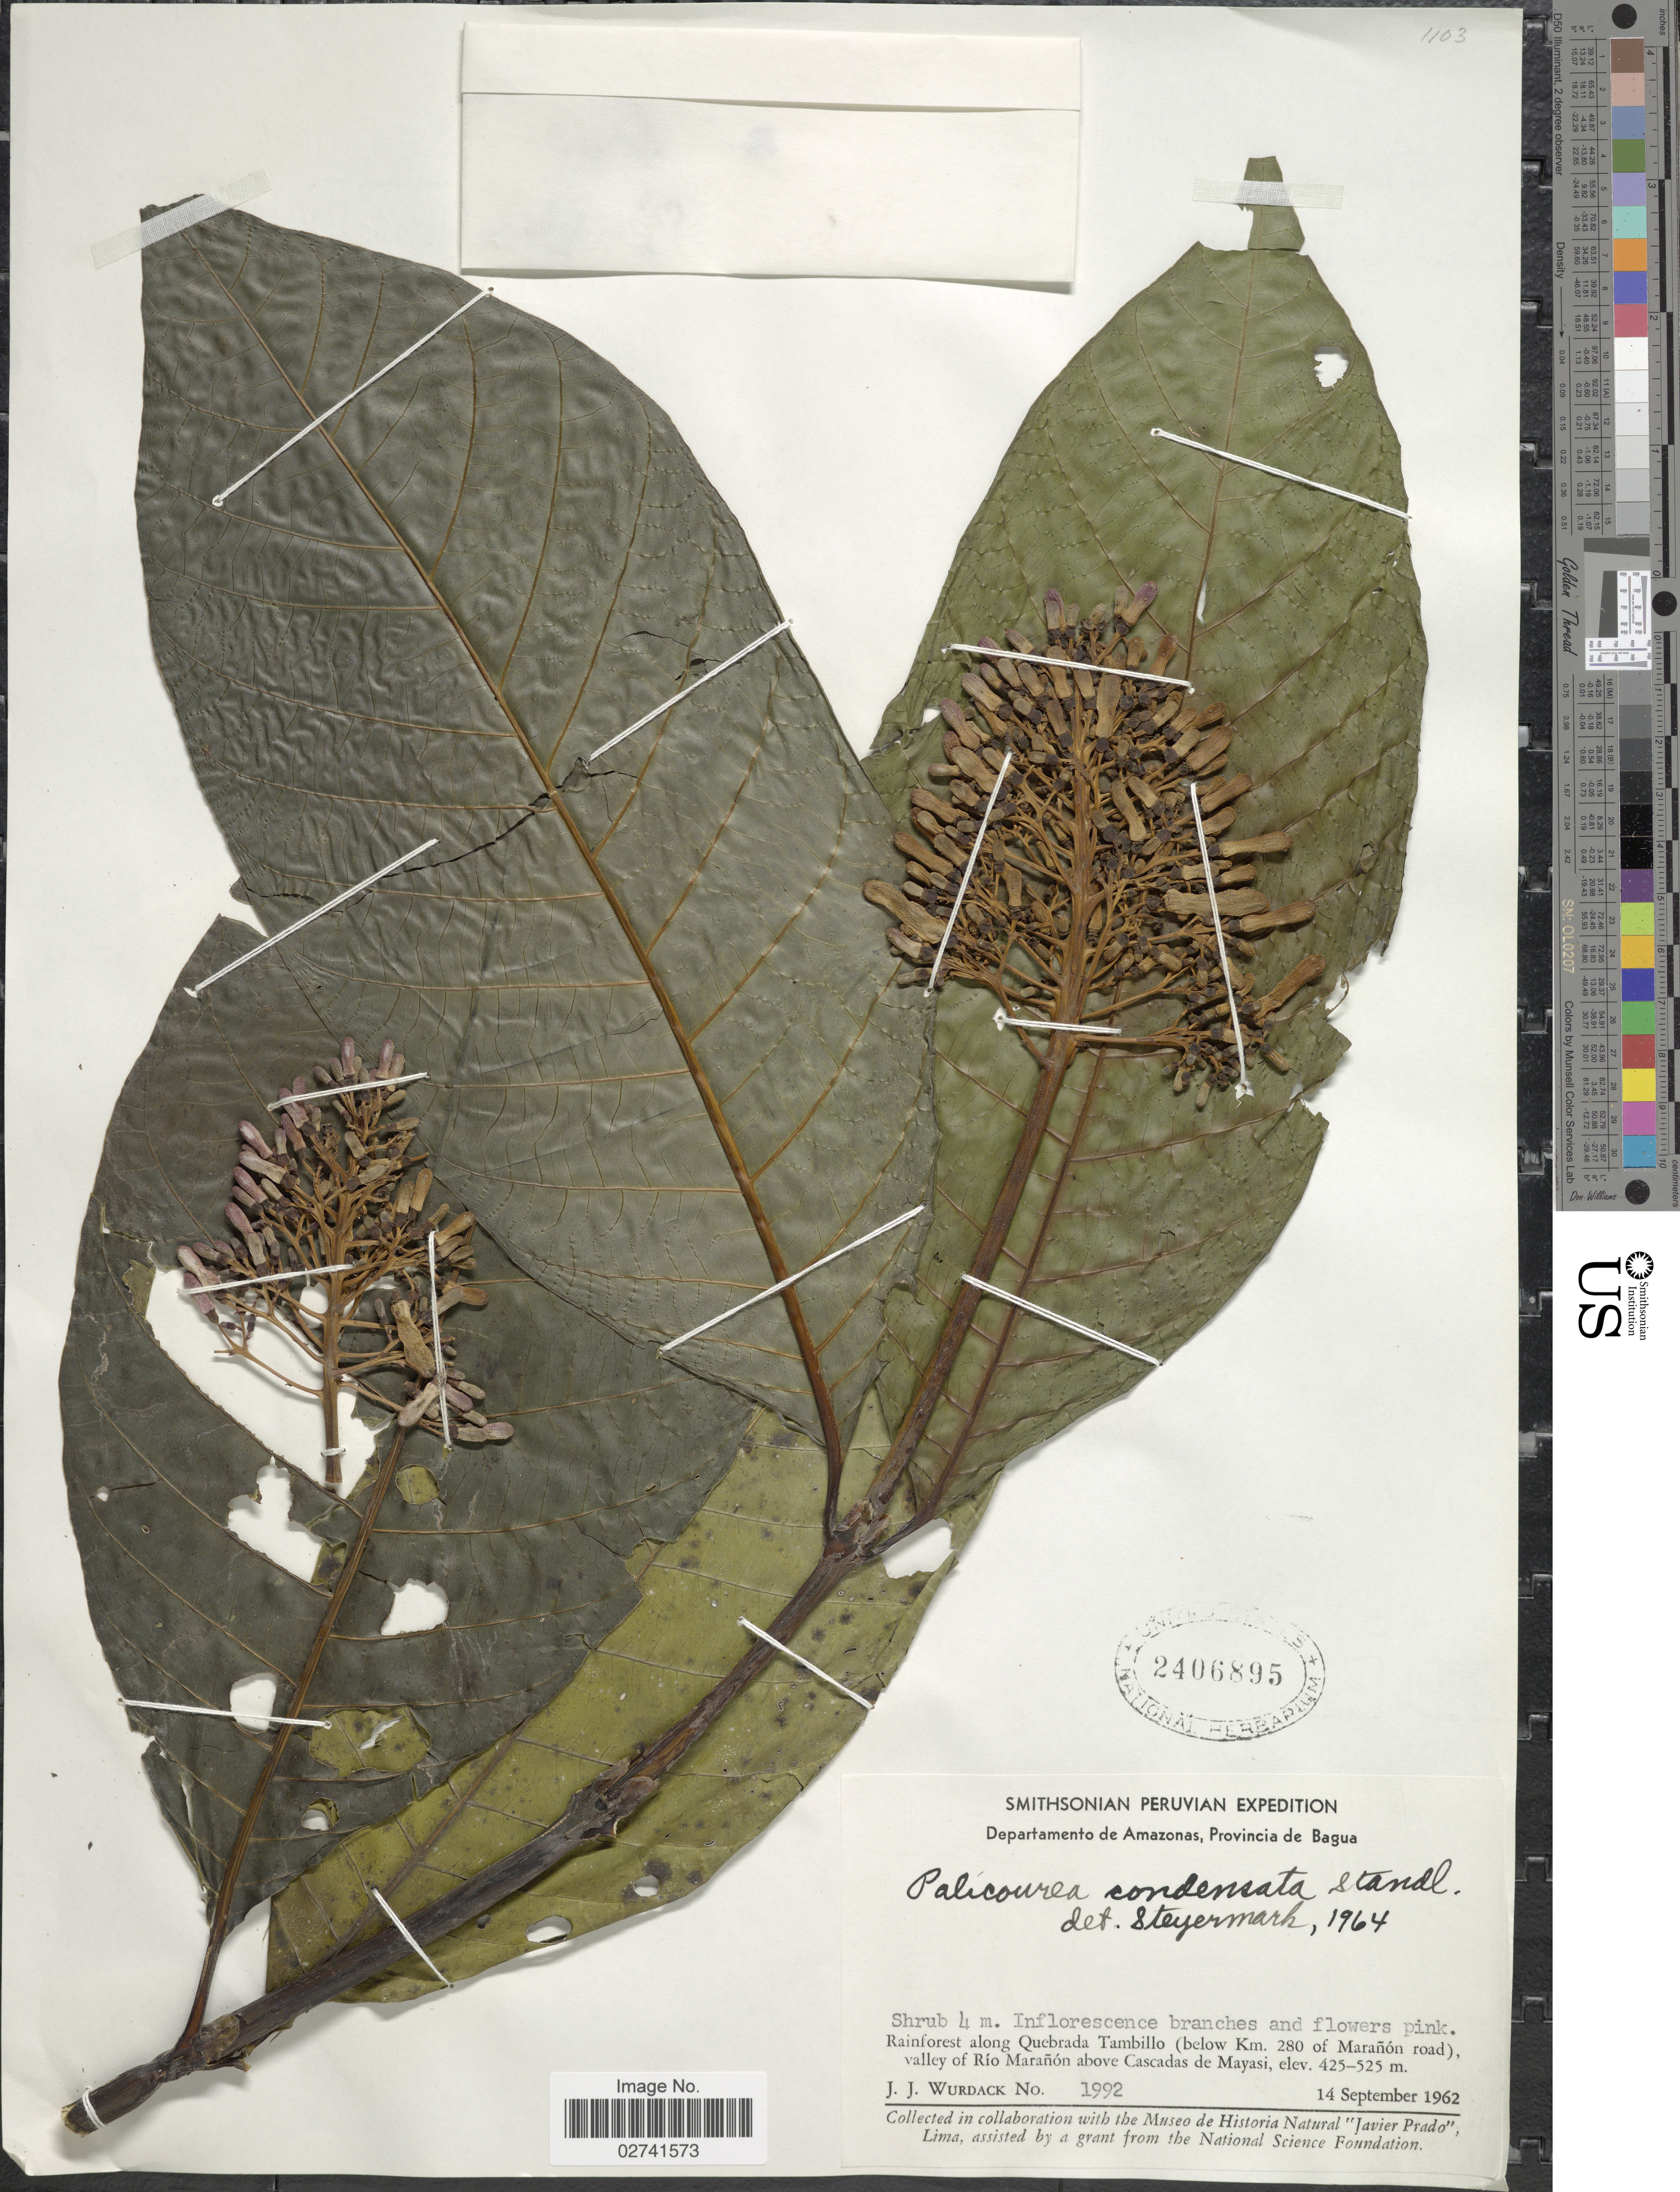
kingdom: Plantae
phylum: Tracheophyta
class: Magnoliopsida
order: Gentianales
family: Rubiaceae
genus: Palicourea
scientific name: Palicourea lasiantha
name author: Krause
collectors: J. J. Wurdack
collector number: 1992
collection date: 1962-09-14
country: Peru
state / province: Amazonas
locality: Departamento de Amazonas, Provincia de Bagua, Rainforest along Quebrada Tambillo (below Km 280 of Marañón road), valley of Río Marañón above Cascadas de Mayasi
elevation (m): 425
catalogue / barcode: US 2406895